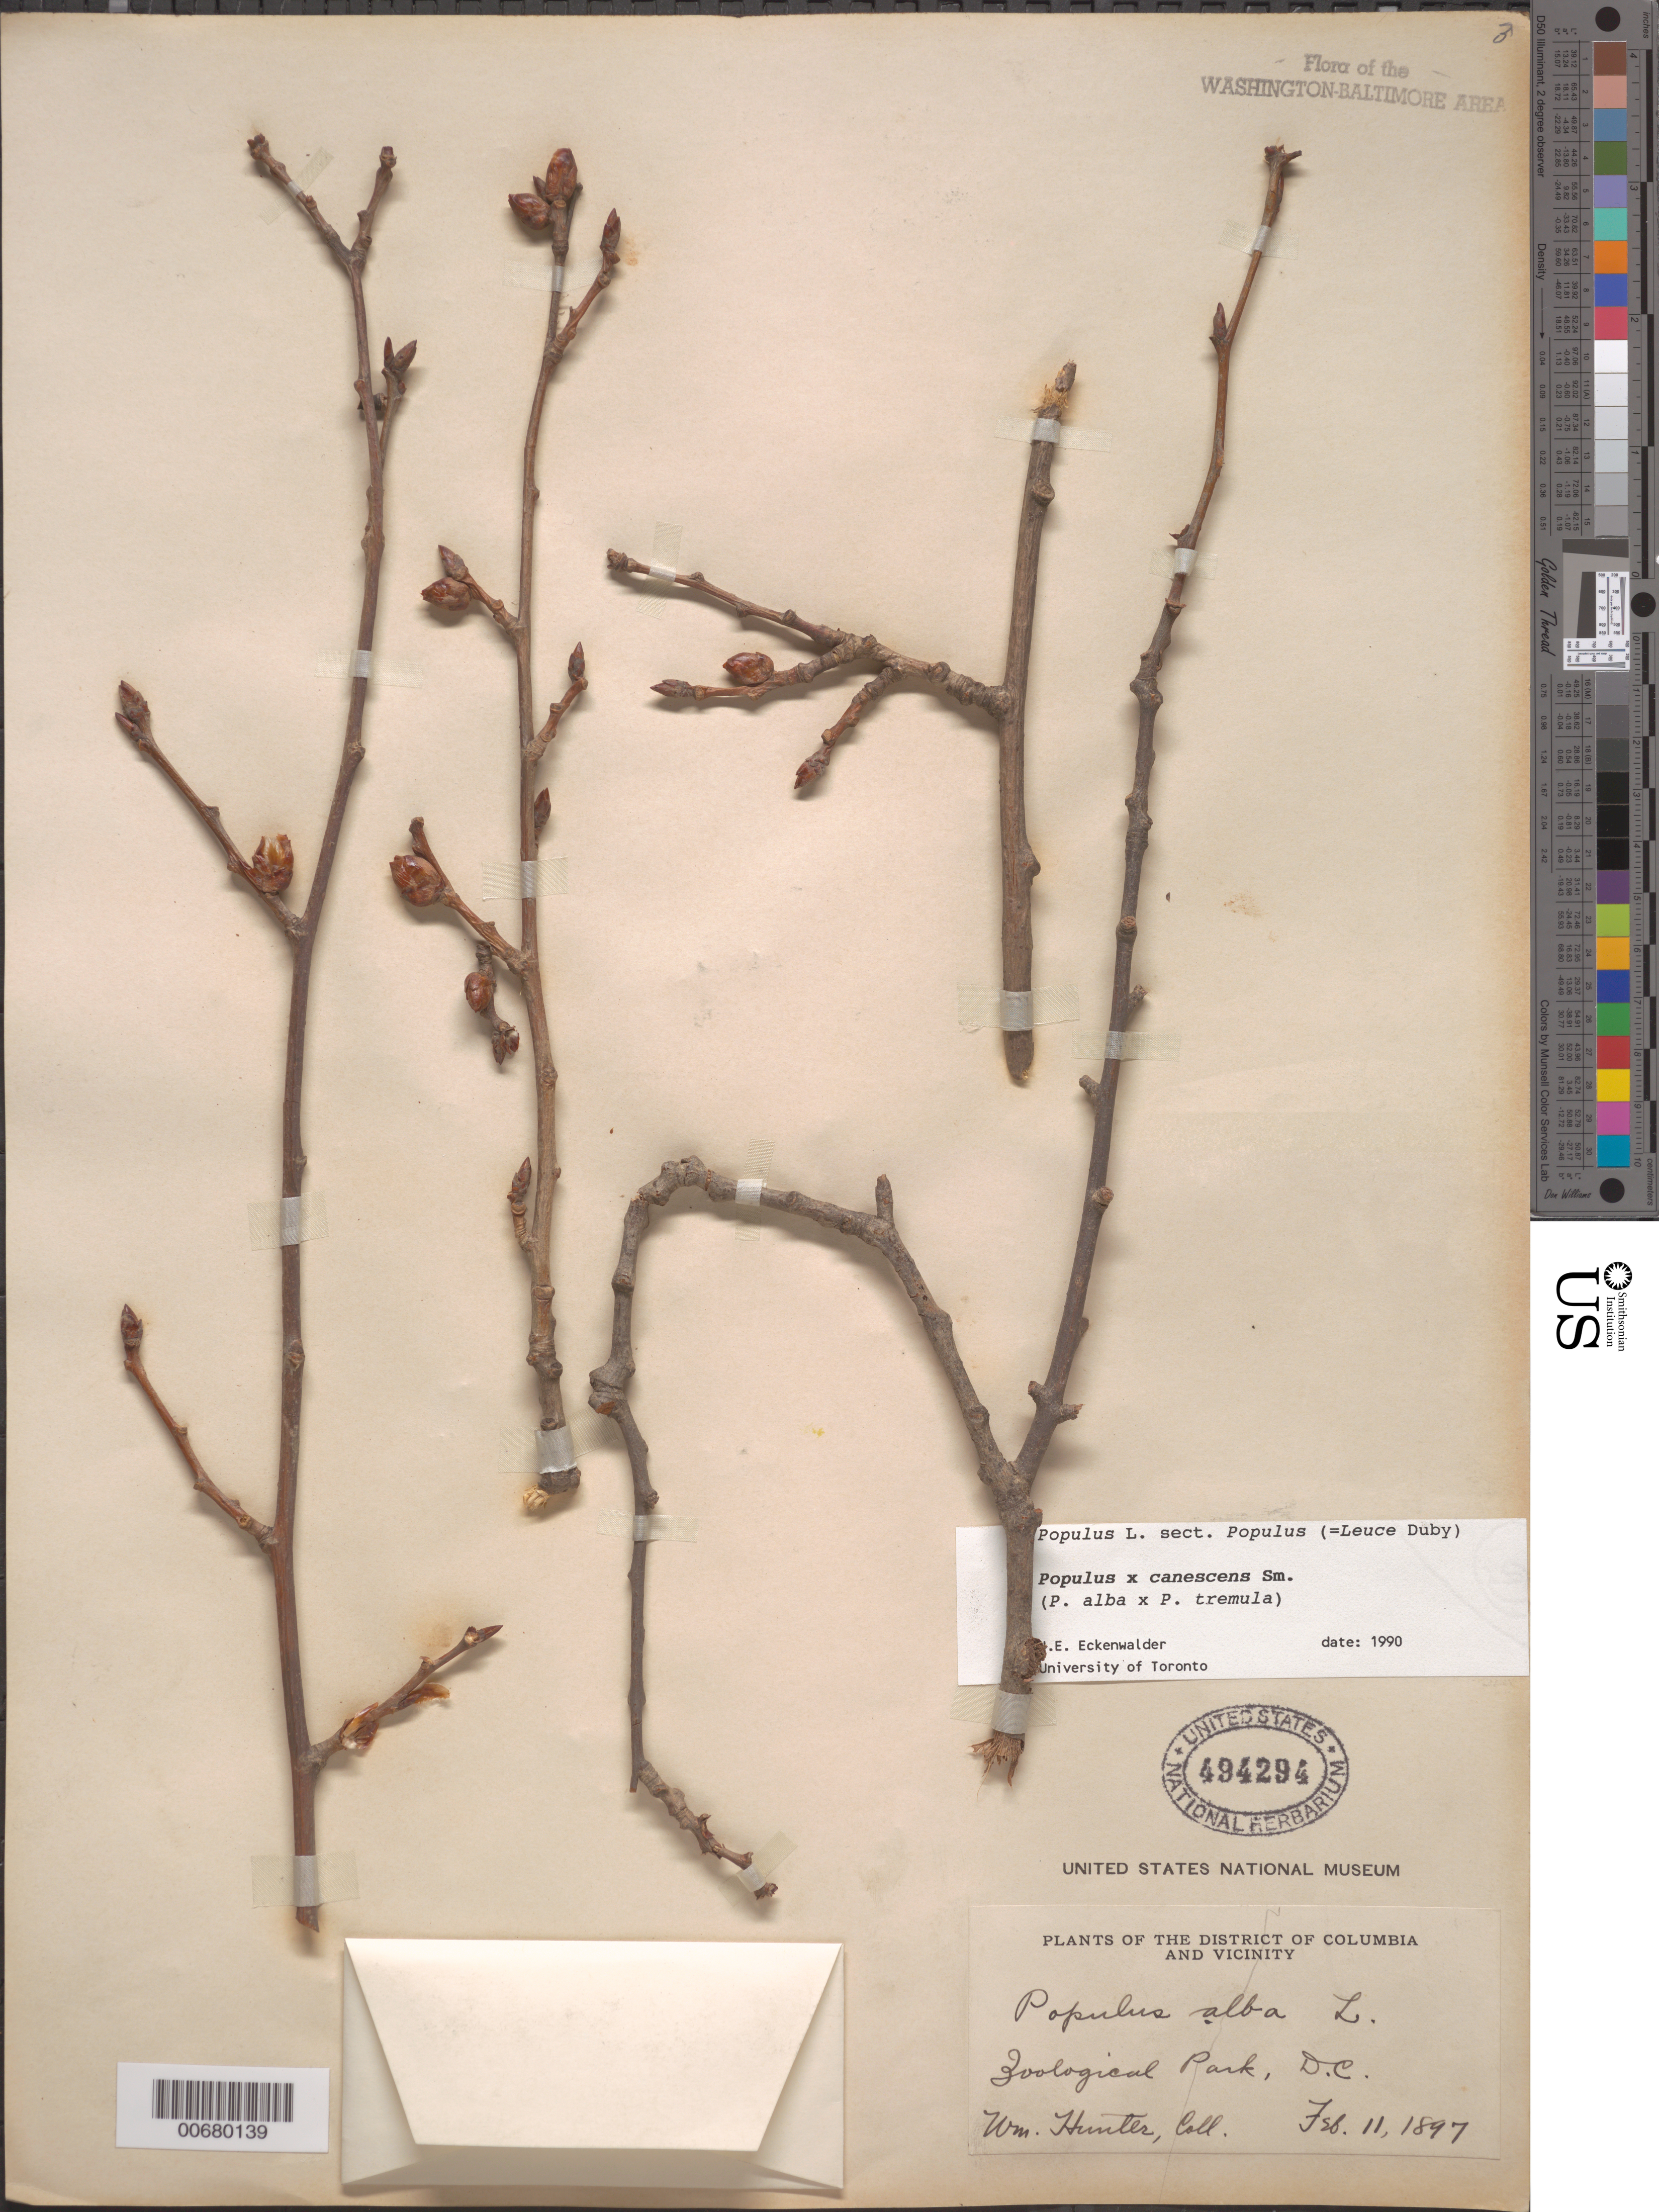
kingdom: Plantae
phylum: Tracheophyta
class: Magnoliopsida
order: Malpighiales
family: Salicaceae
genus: Populus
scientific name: Populus x canescens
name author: (Aiton) Sm.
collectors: W. Hunter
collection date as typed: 11 Feb 1897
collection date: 1897-02-11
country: United States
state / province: District of Columbia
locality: Zoological Park Rock Creek Park and vicinity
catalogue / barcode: US 494294